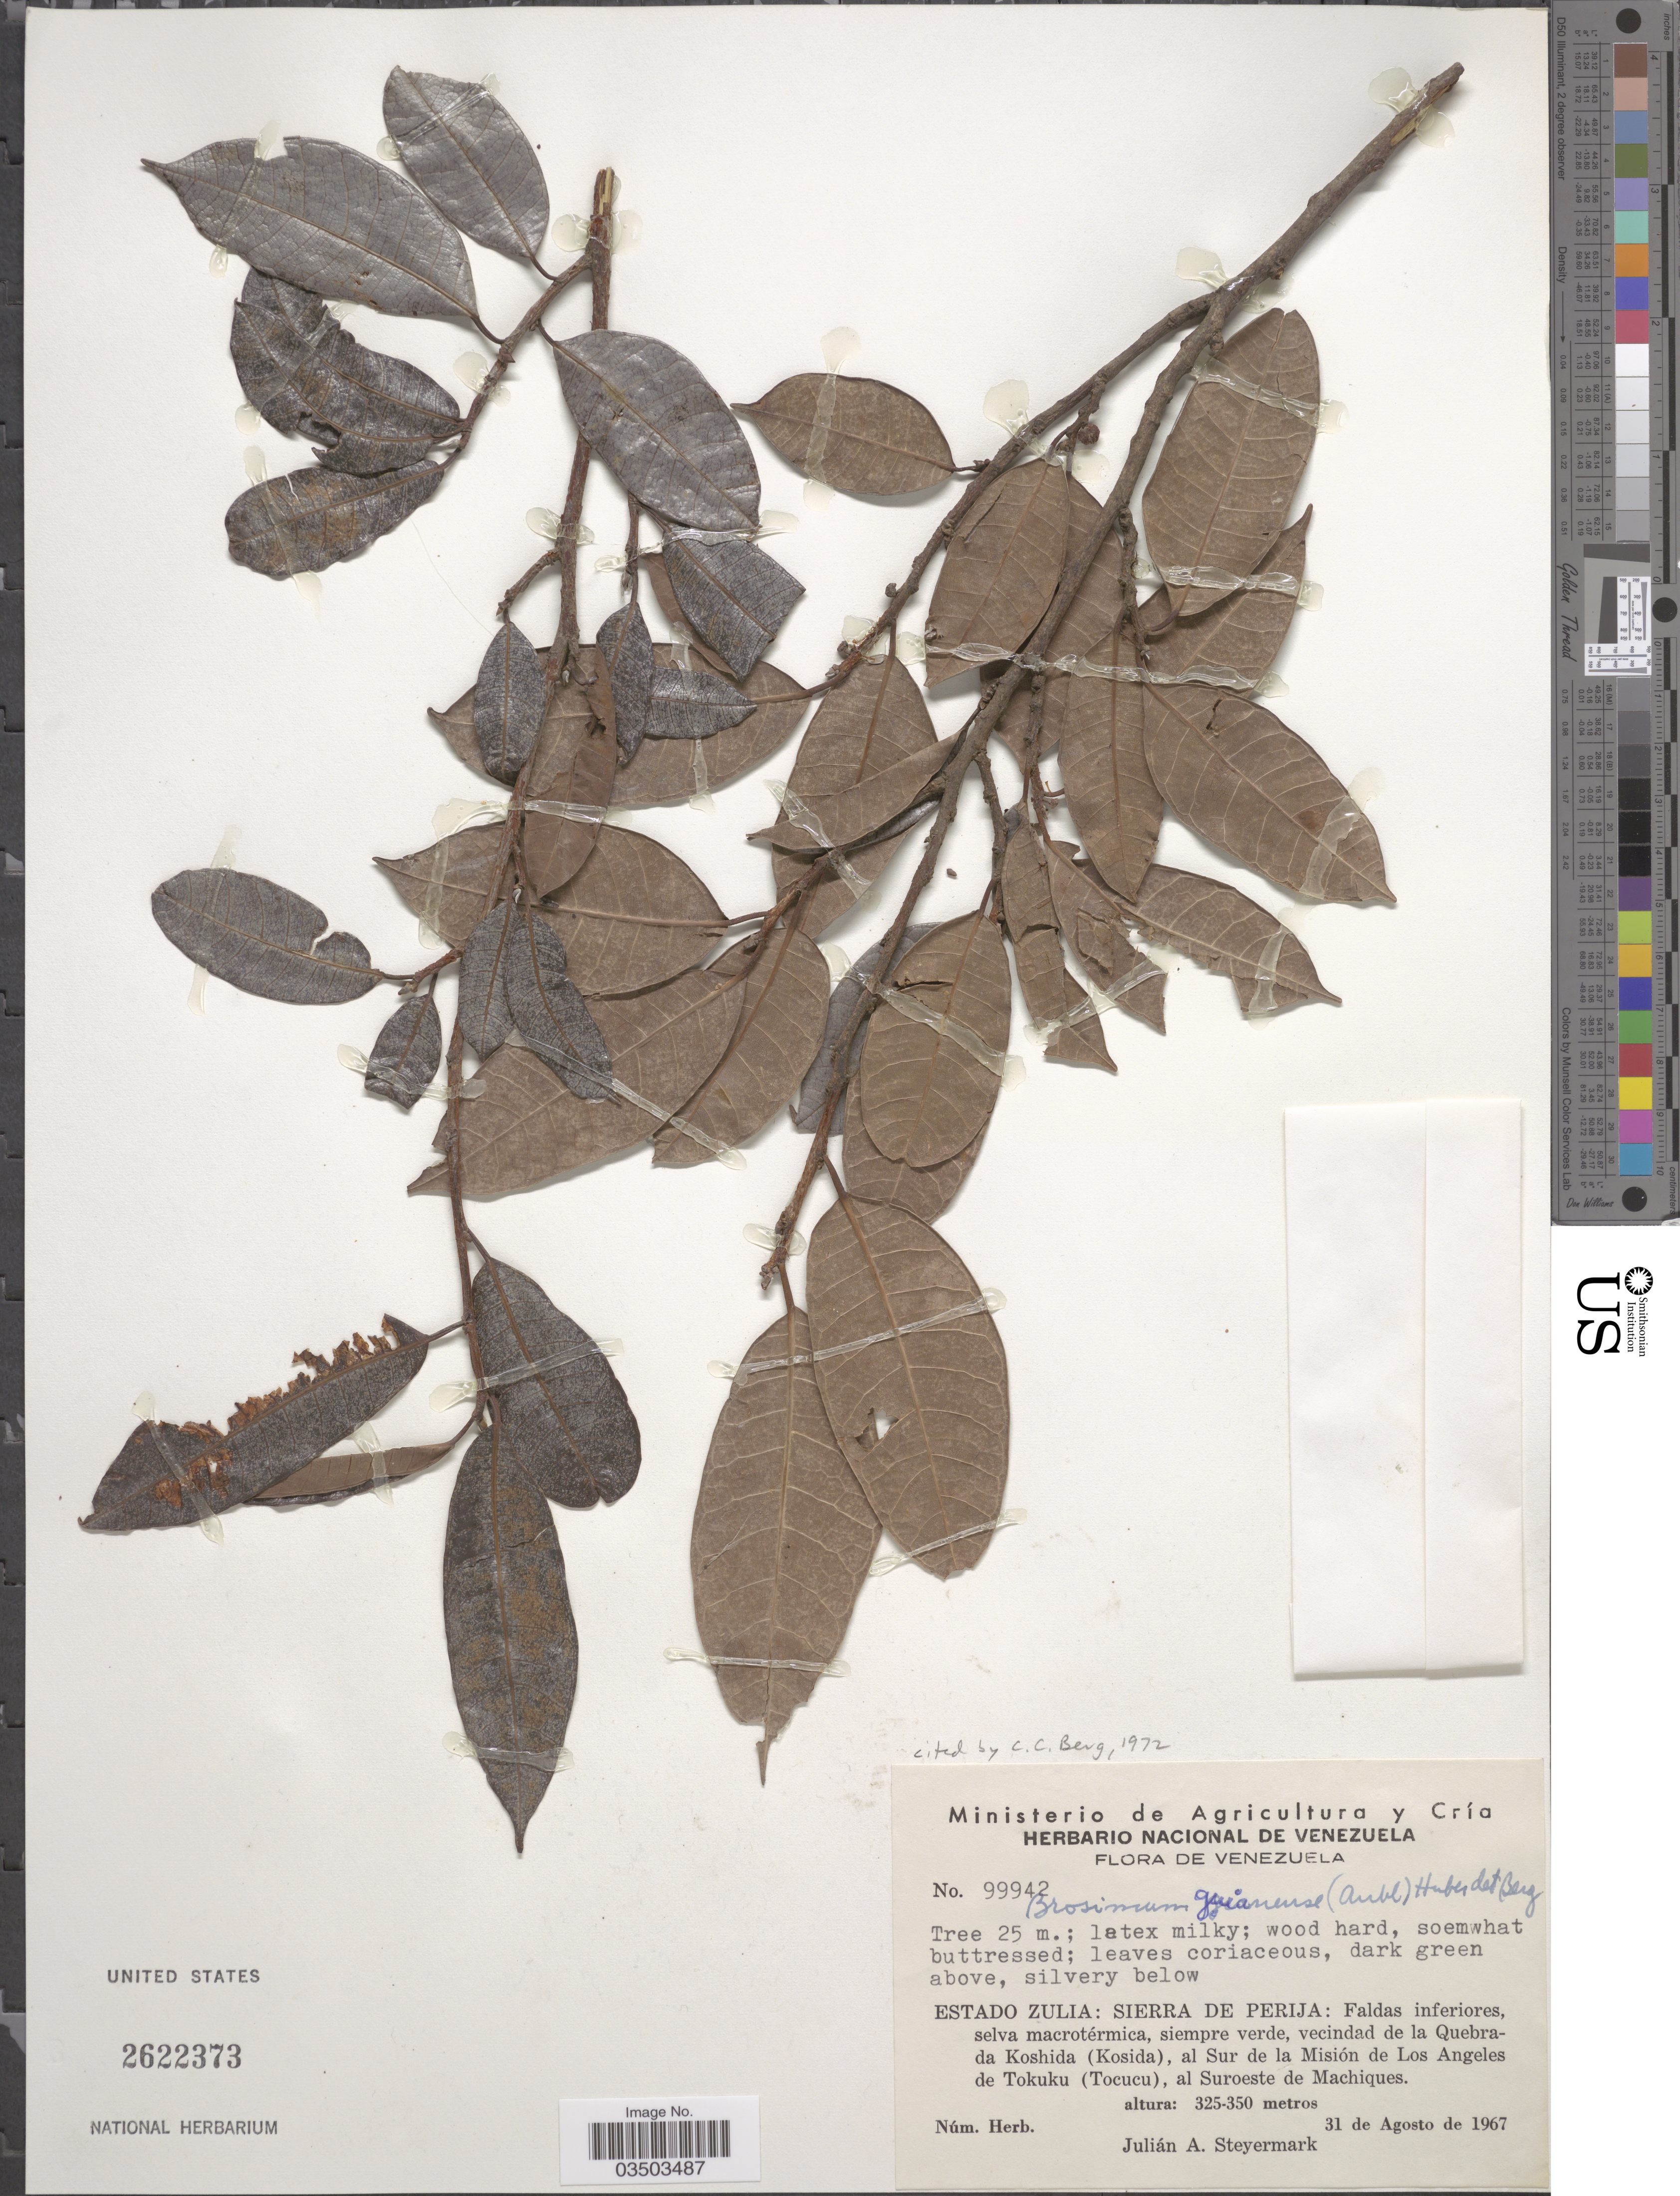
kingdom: Plantae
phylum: Tracheophyta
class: Magnoliopsida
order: Rosales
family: Moraceae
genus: Brosimum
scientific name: Brosimum guianense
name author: (Aubl.) Huber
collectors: J. Steyermark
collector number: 99942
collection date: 1967-08-31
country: Venezuela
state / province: Zulia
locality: Sierra de Perija: Faldas inferiores, vecindad de la Quebrada Koshida (Kosida), al Sur de la Misión de Los Angeles de Tokuku (Tocucu), al Suroeste de Machiques.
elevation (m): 325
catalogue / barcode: US 2622373